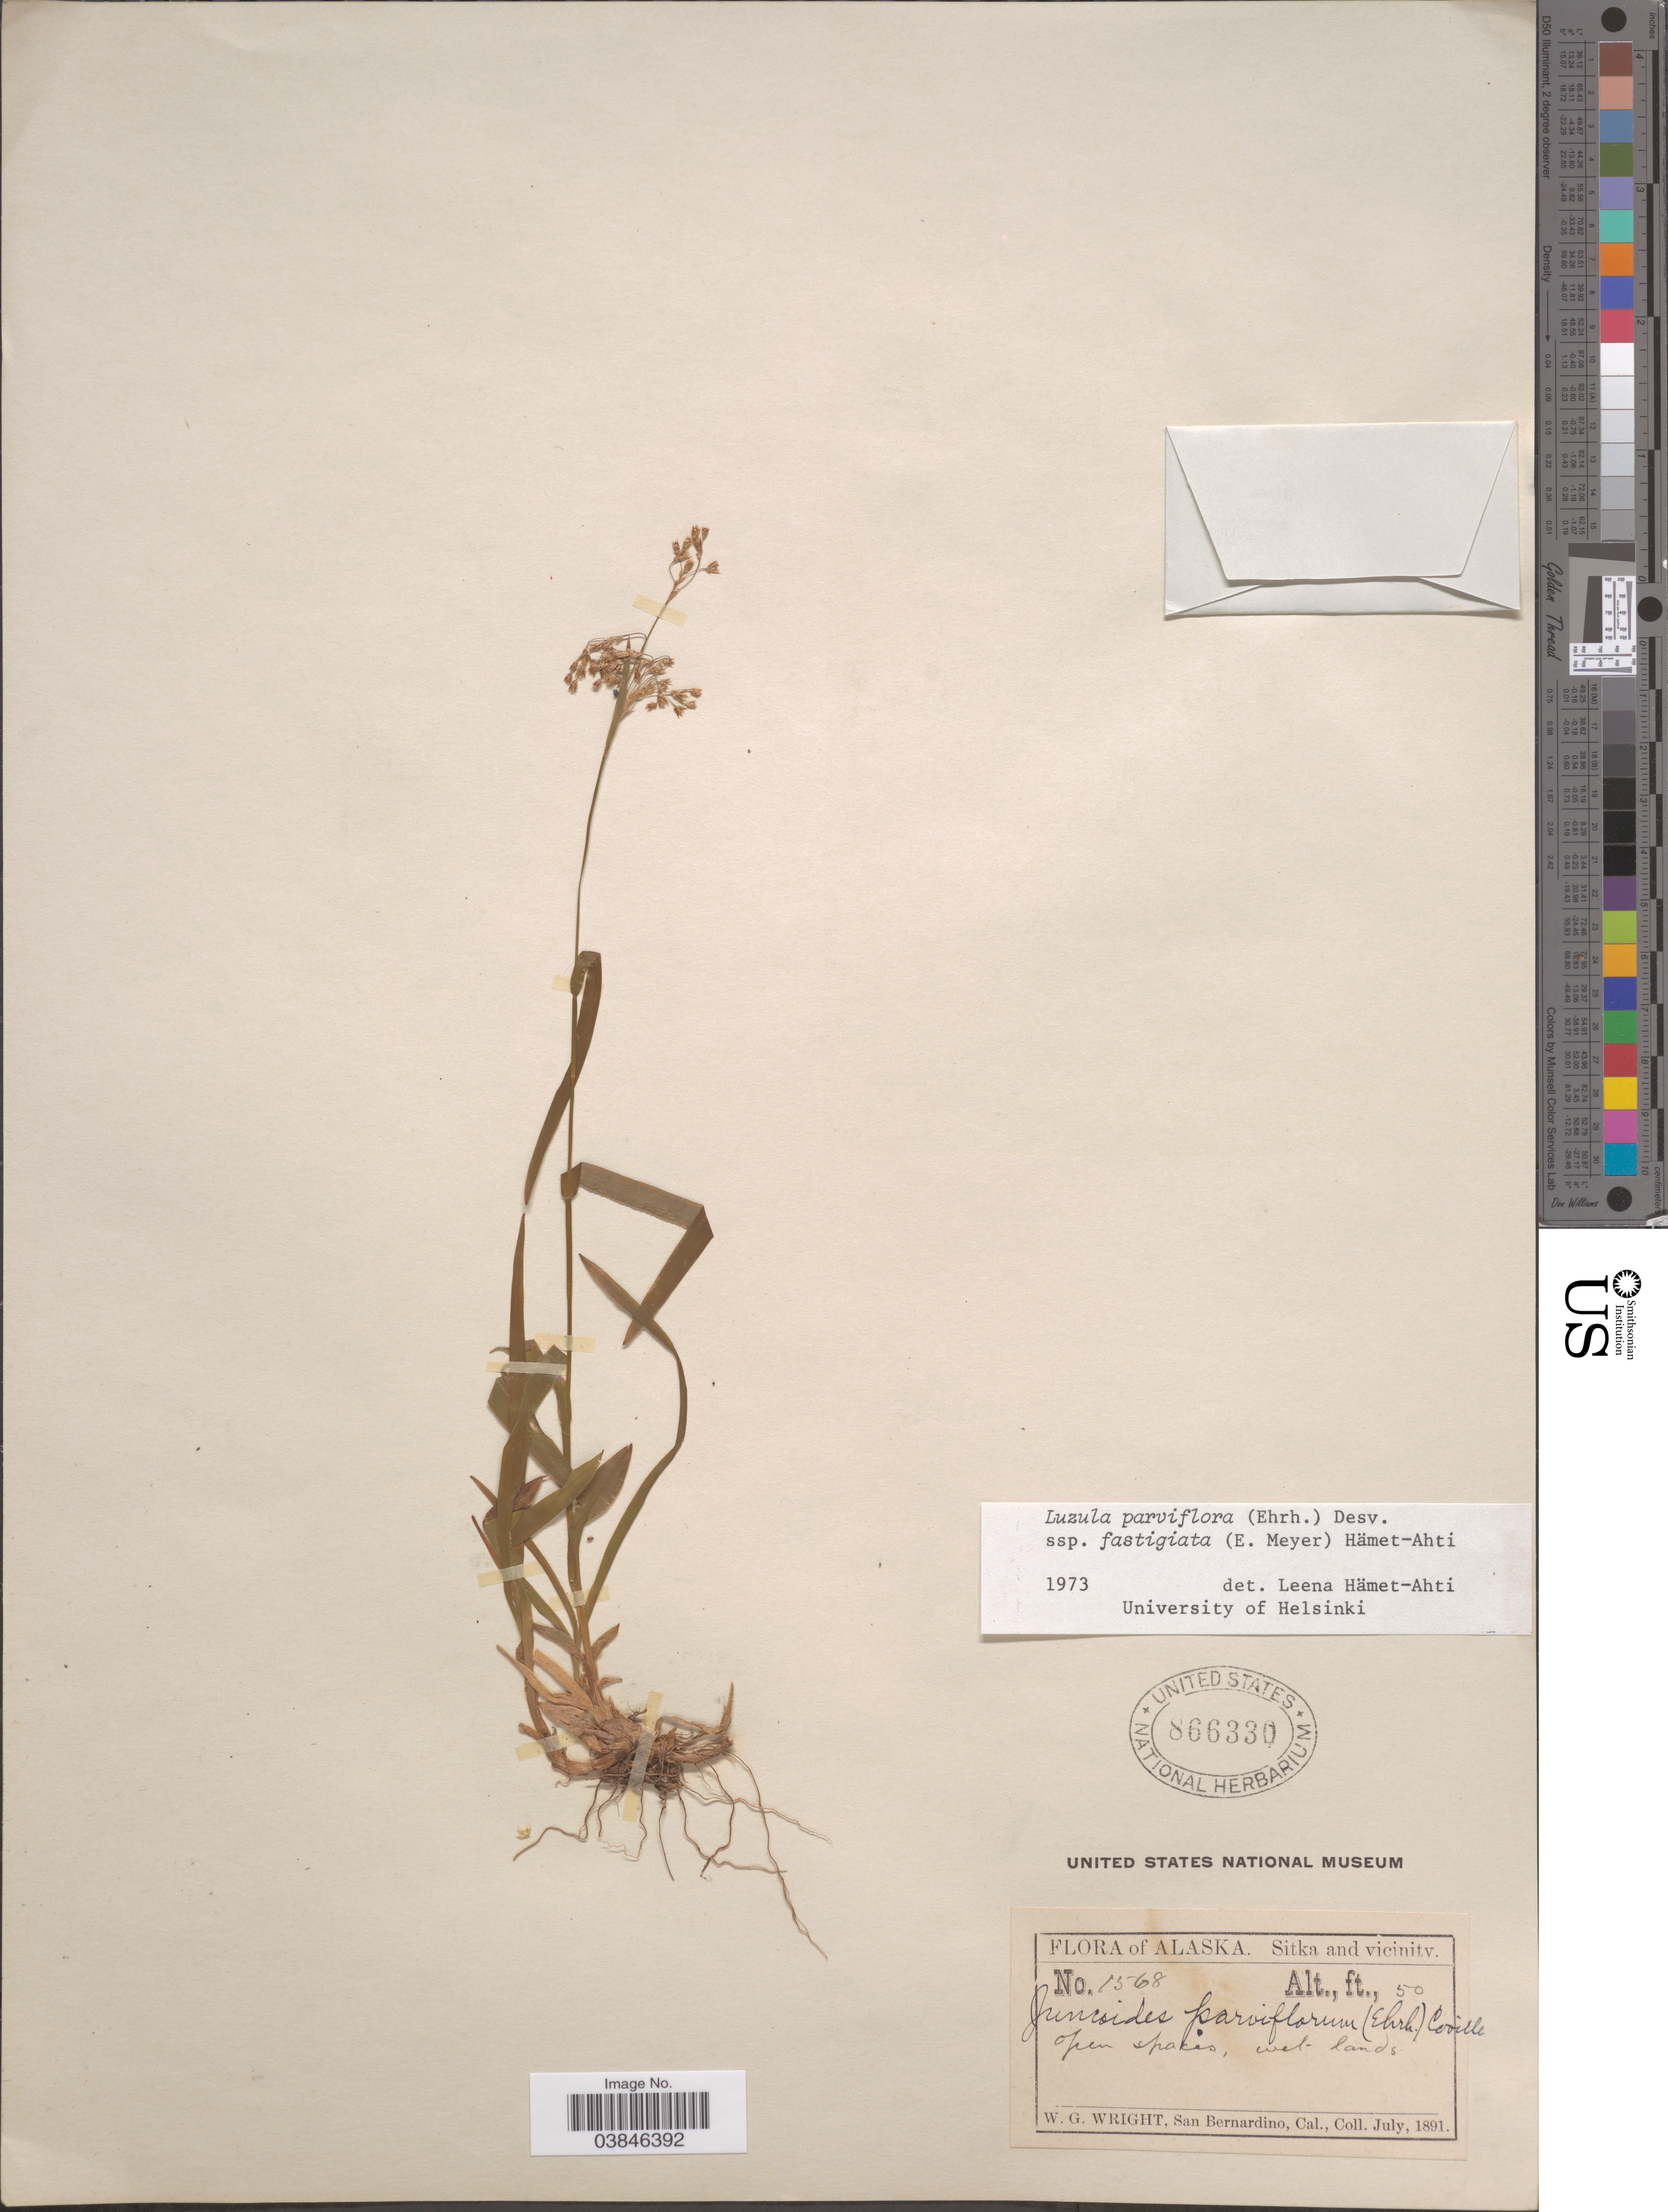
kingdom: Plantae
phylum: Tracheophyta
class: Liliopsida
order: Poales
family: Juncaceae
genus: Luzula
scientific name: Luzula parviflora subsp. fastigiata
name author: Buchenau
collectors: W. G. Wright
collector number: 1568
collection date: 1891-07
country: United States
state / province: Alaska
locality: Sitka and vicinity.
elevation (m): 15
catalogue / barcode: US 866330